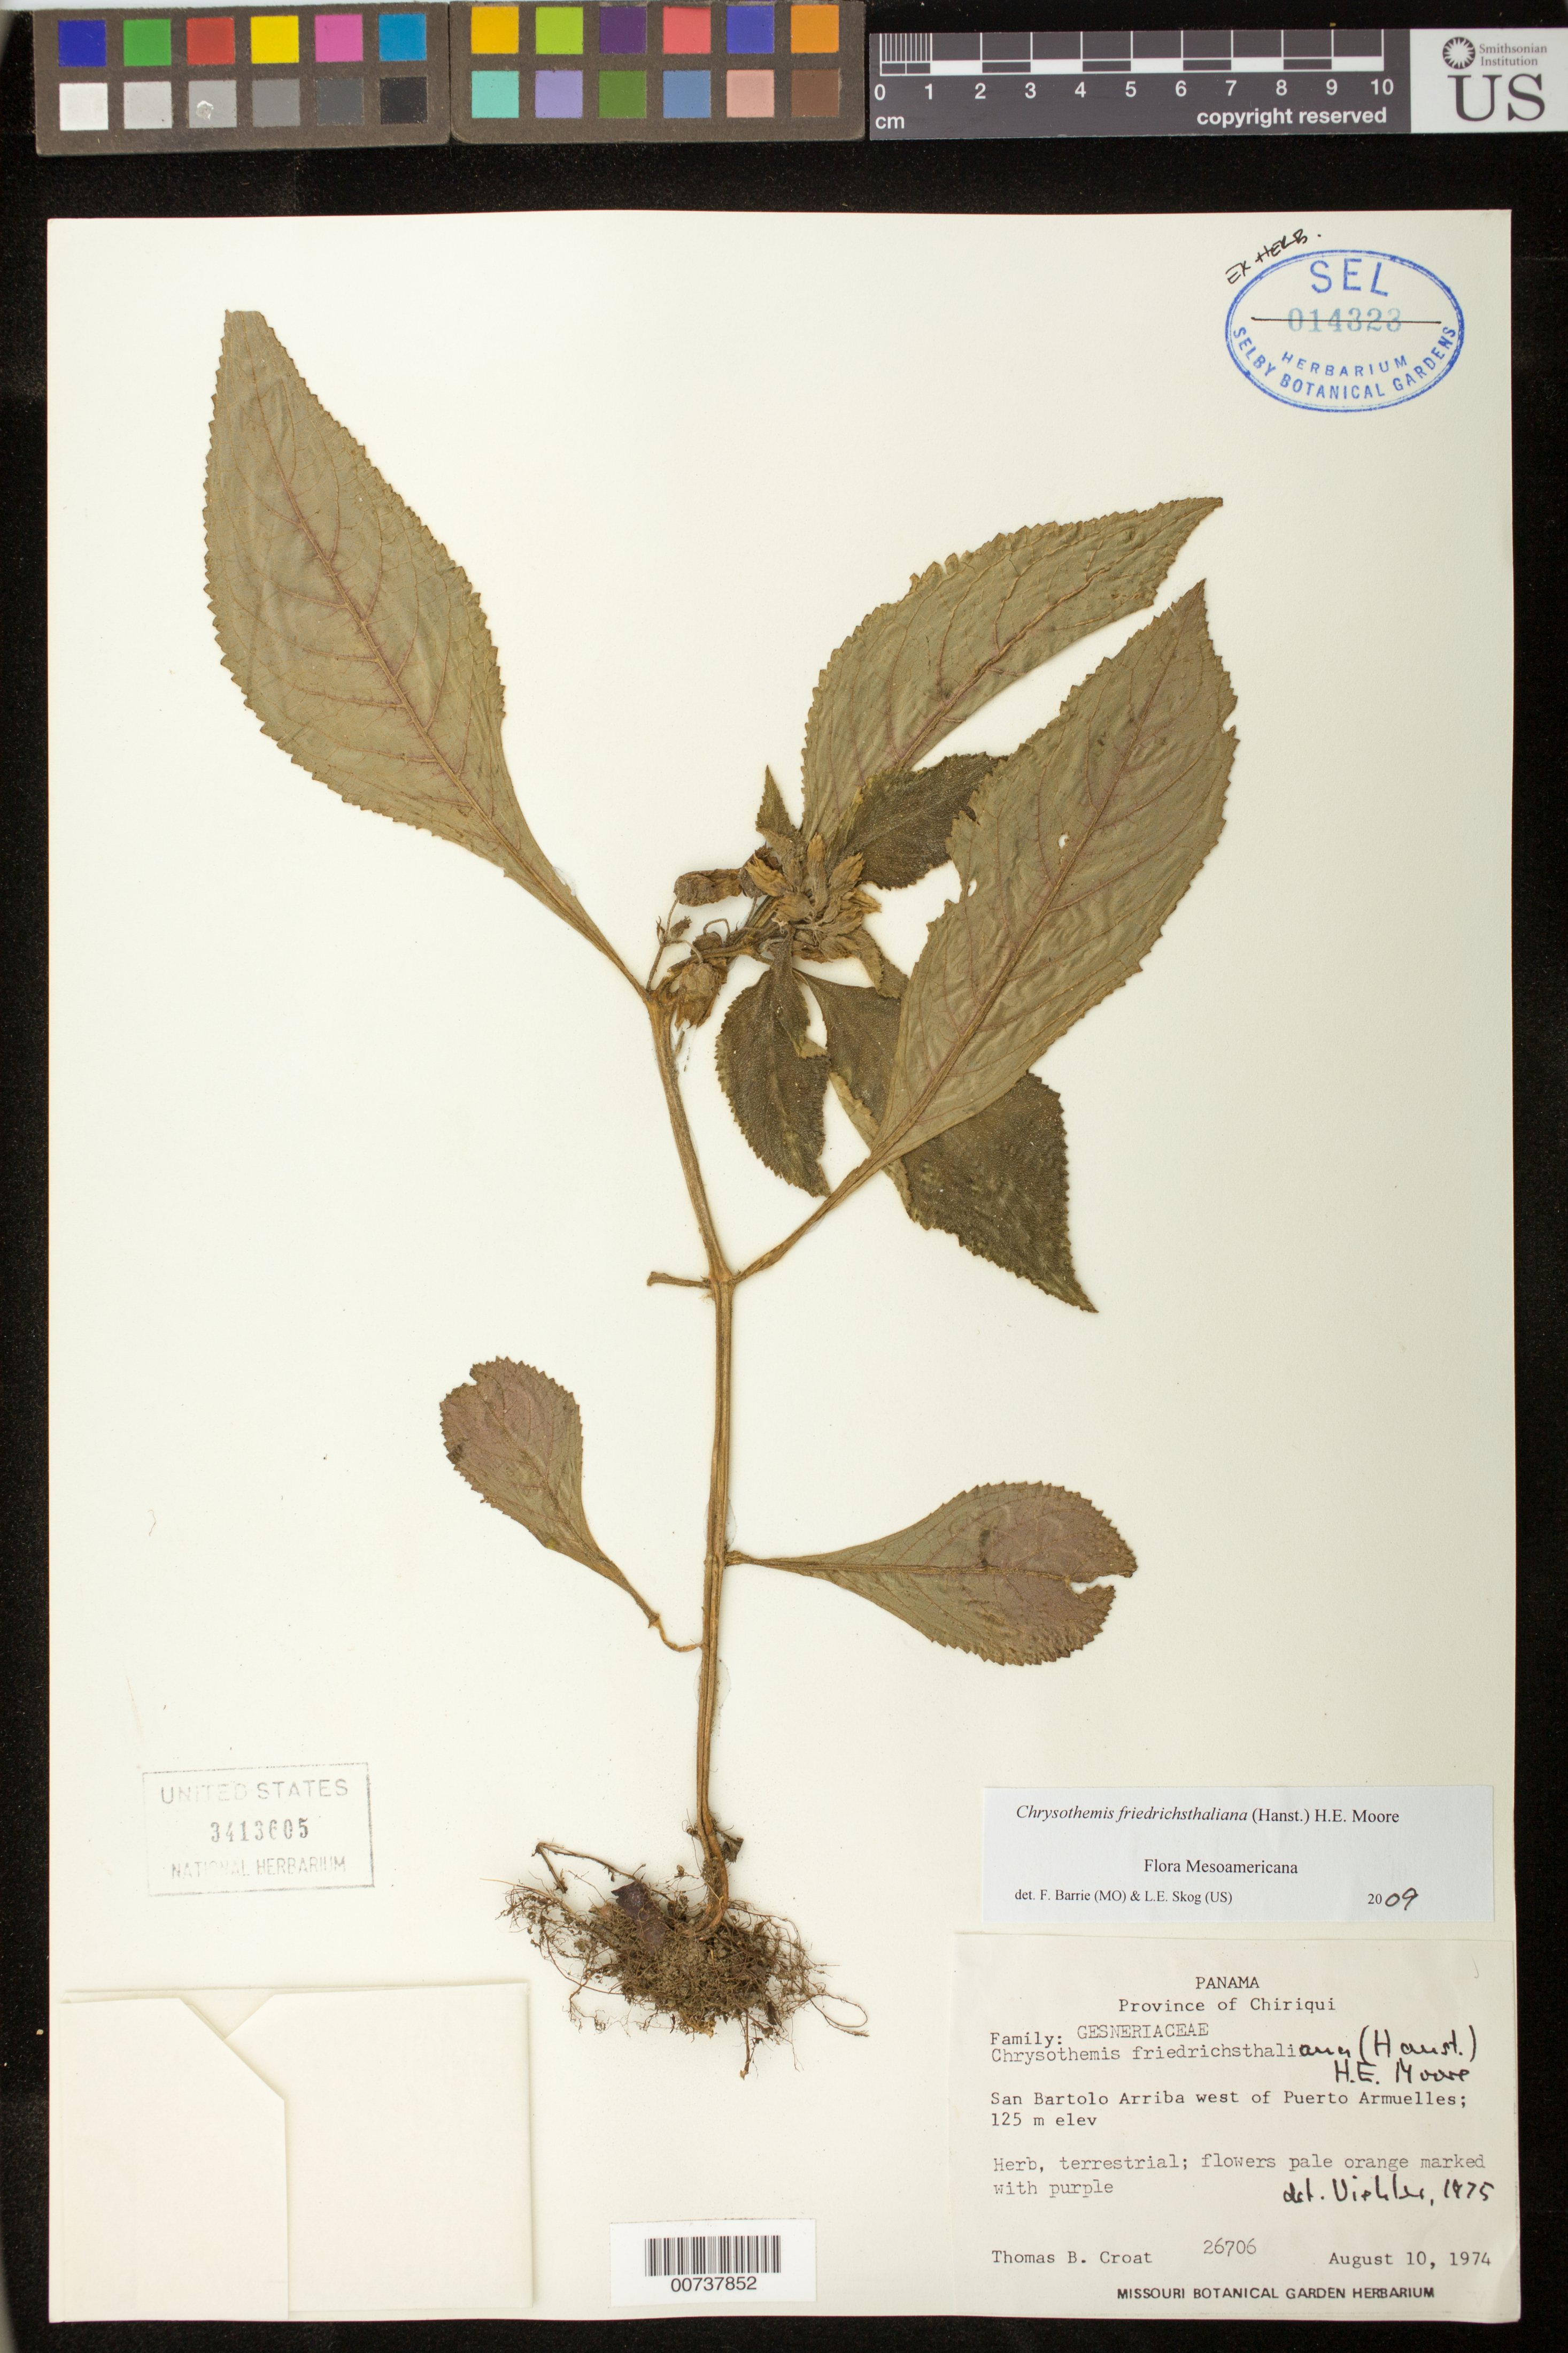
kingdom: Plantae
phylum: Tracheophyta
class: Magnoliopsida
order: Lamiales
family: Gesneriaceae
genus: Chrysothemis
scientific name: Chrysothemis friedrichsthaliana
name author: (Hanst.) H.E. Moore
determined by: Wiehler, H. J.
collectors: T. B. Croat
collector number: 26706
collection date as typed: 10 Aug 1974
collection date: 1974-08-10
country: Panama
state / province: Chiriquí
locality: San Bartolo Arriba west of Puerto Armuelles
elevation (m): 125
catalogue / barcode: US 3413605